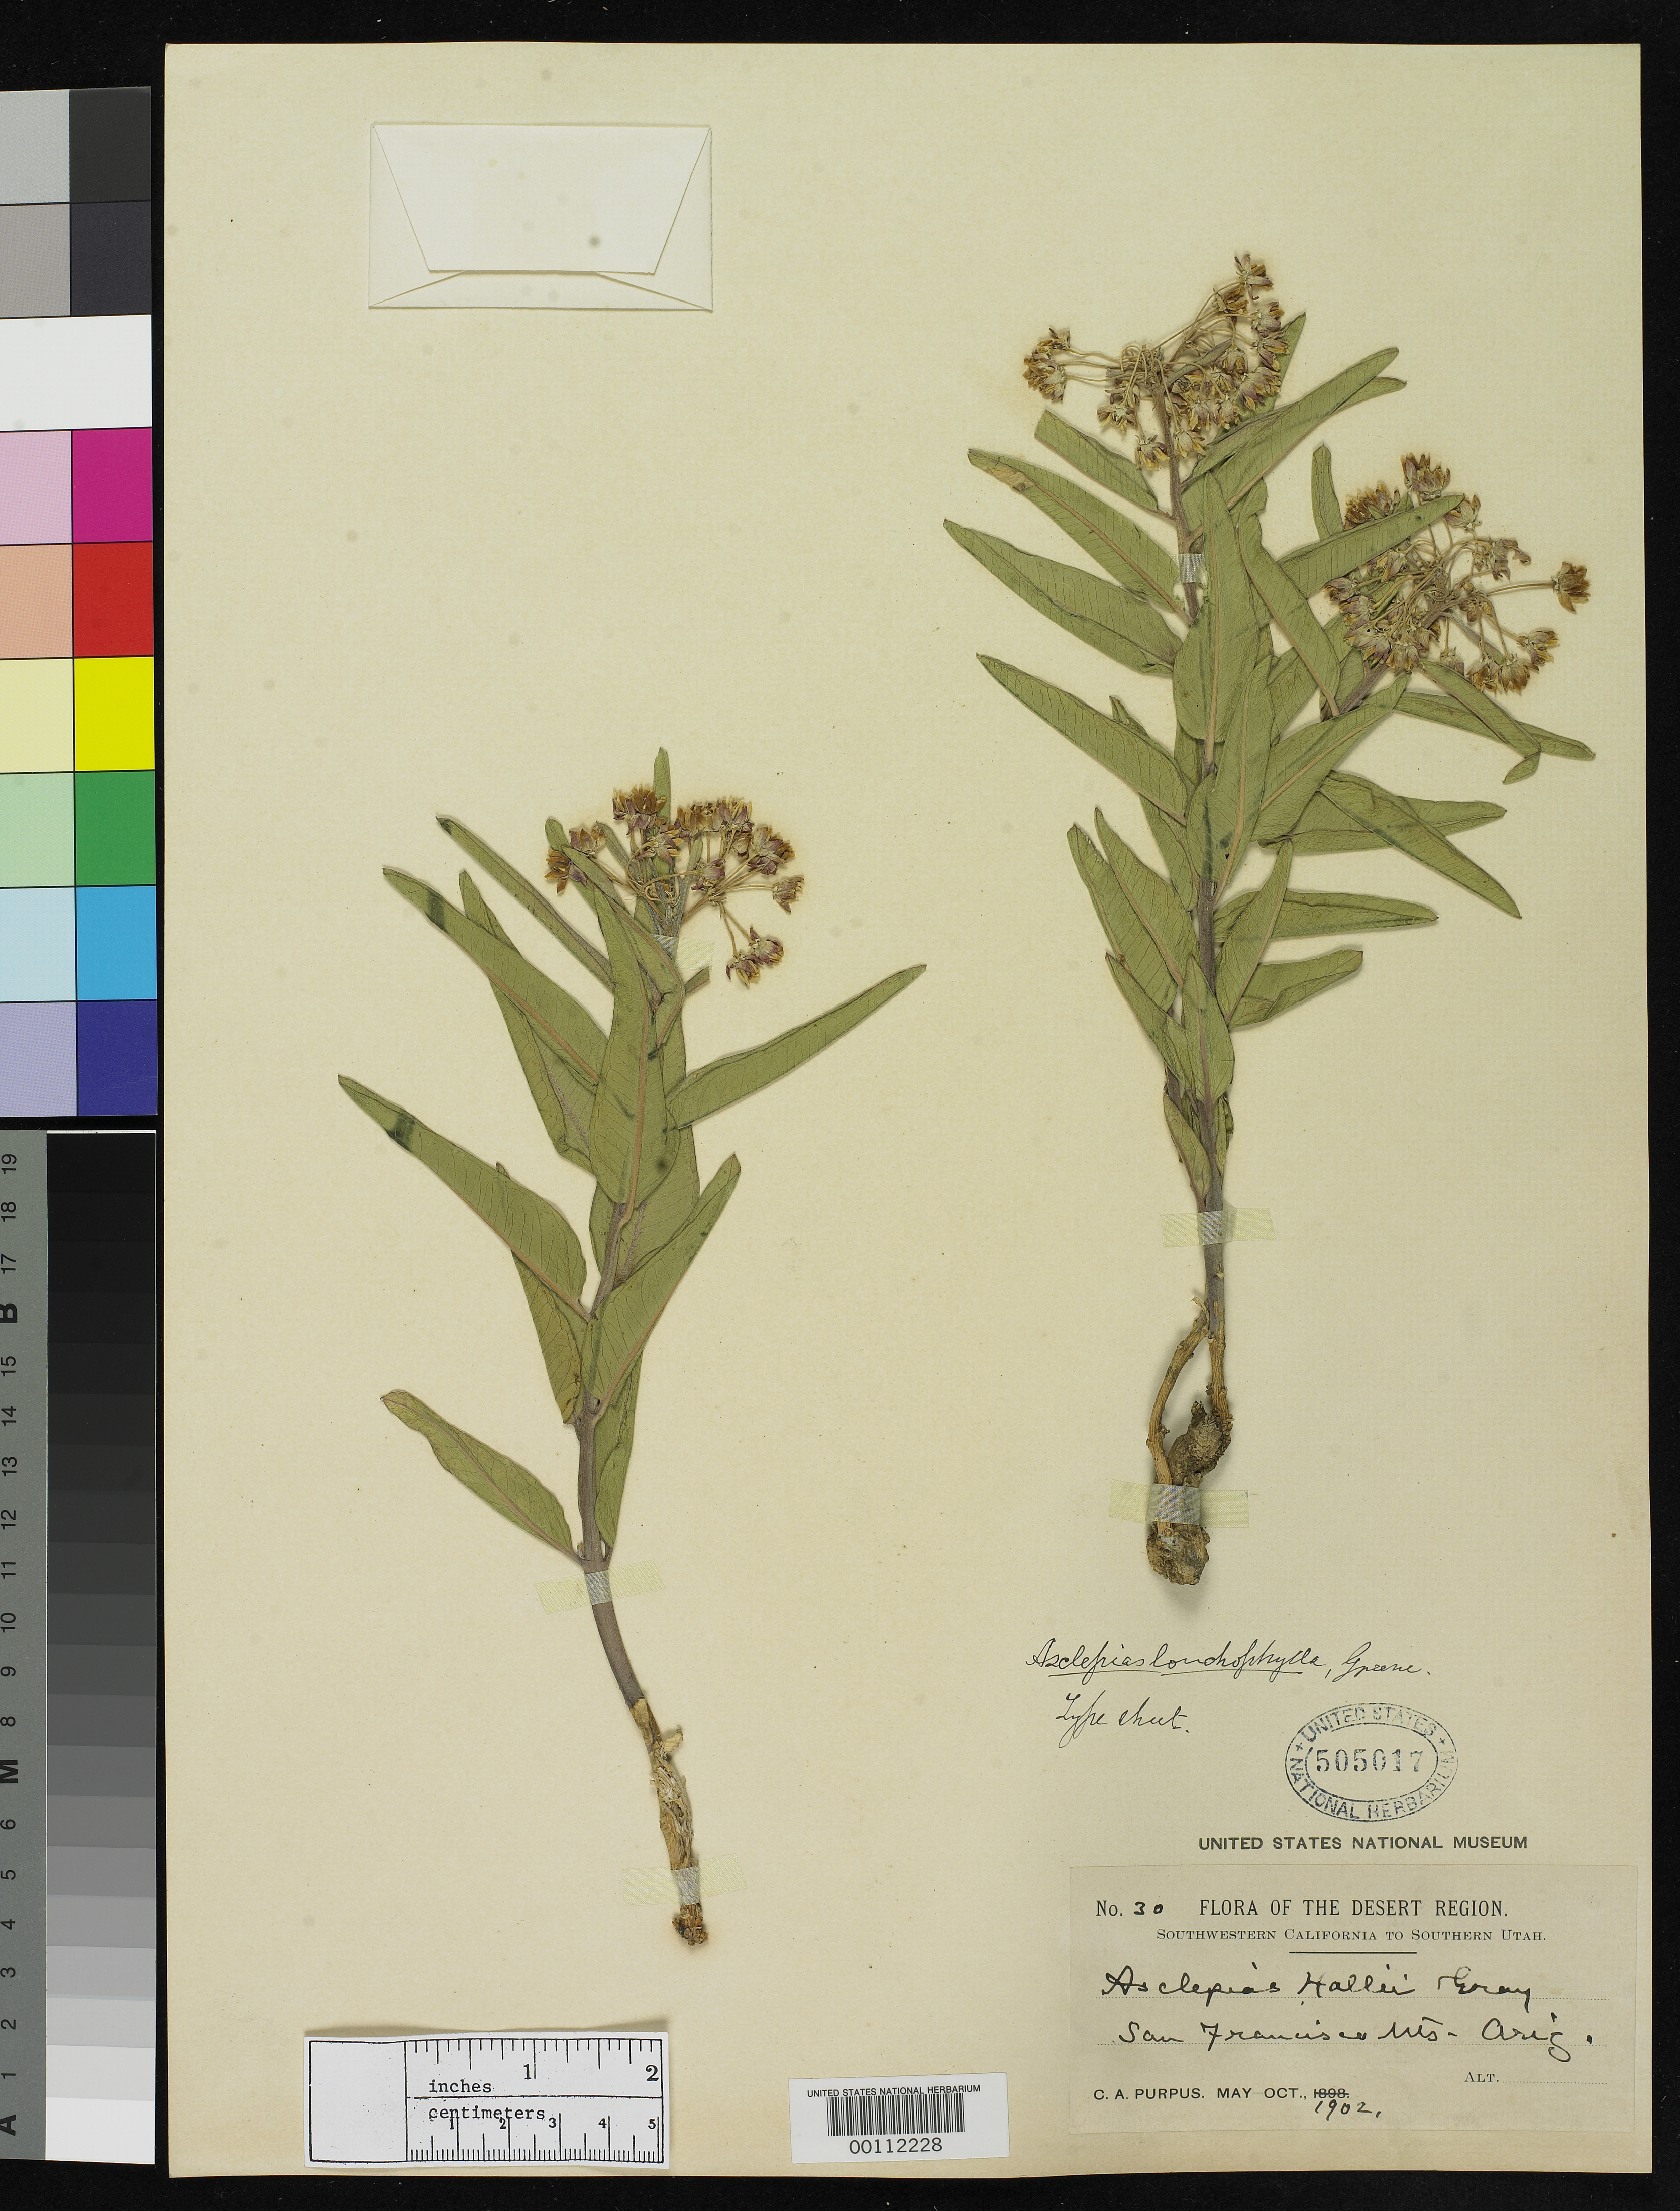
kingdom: Plantae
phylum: Tracheophyta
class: Magnoliopsida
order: Gentianales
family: Apocynaceae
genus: Asclepias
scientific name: Asclepias lonchophylla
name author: Greene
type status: Holotype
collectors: C. A. Purpus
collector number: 30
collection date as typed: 1902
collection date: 1902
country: United States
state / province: Arizona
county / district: Cochise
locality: San Francisco Mountain.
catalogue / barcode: US 505017